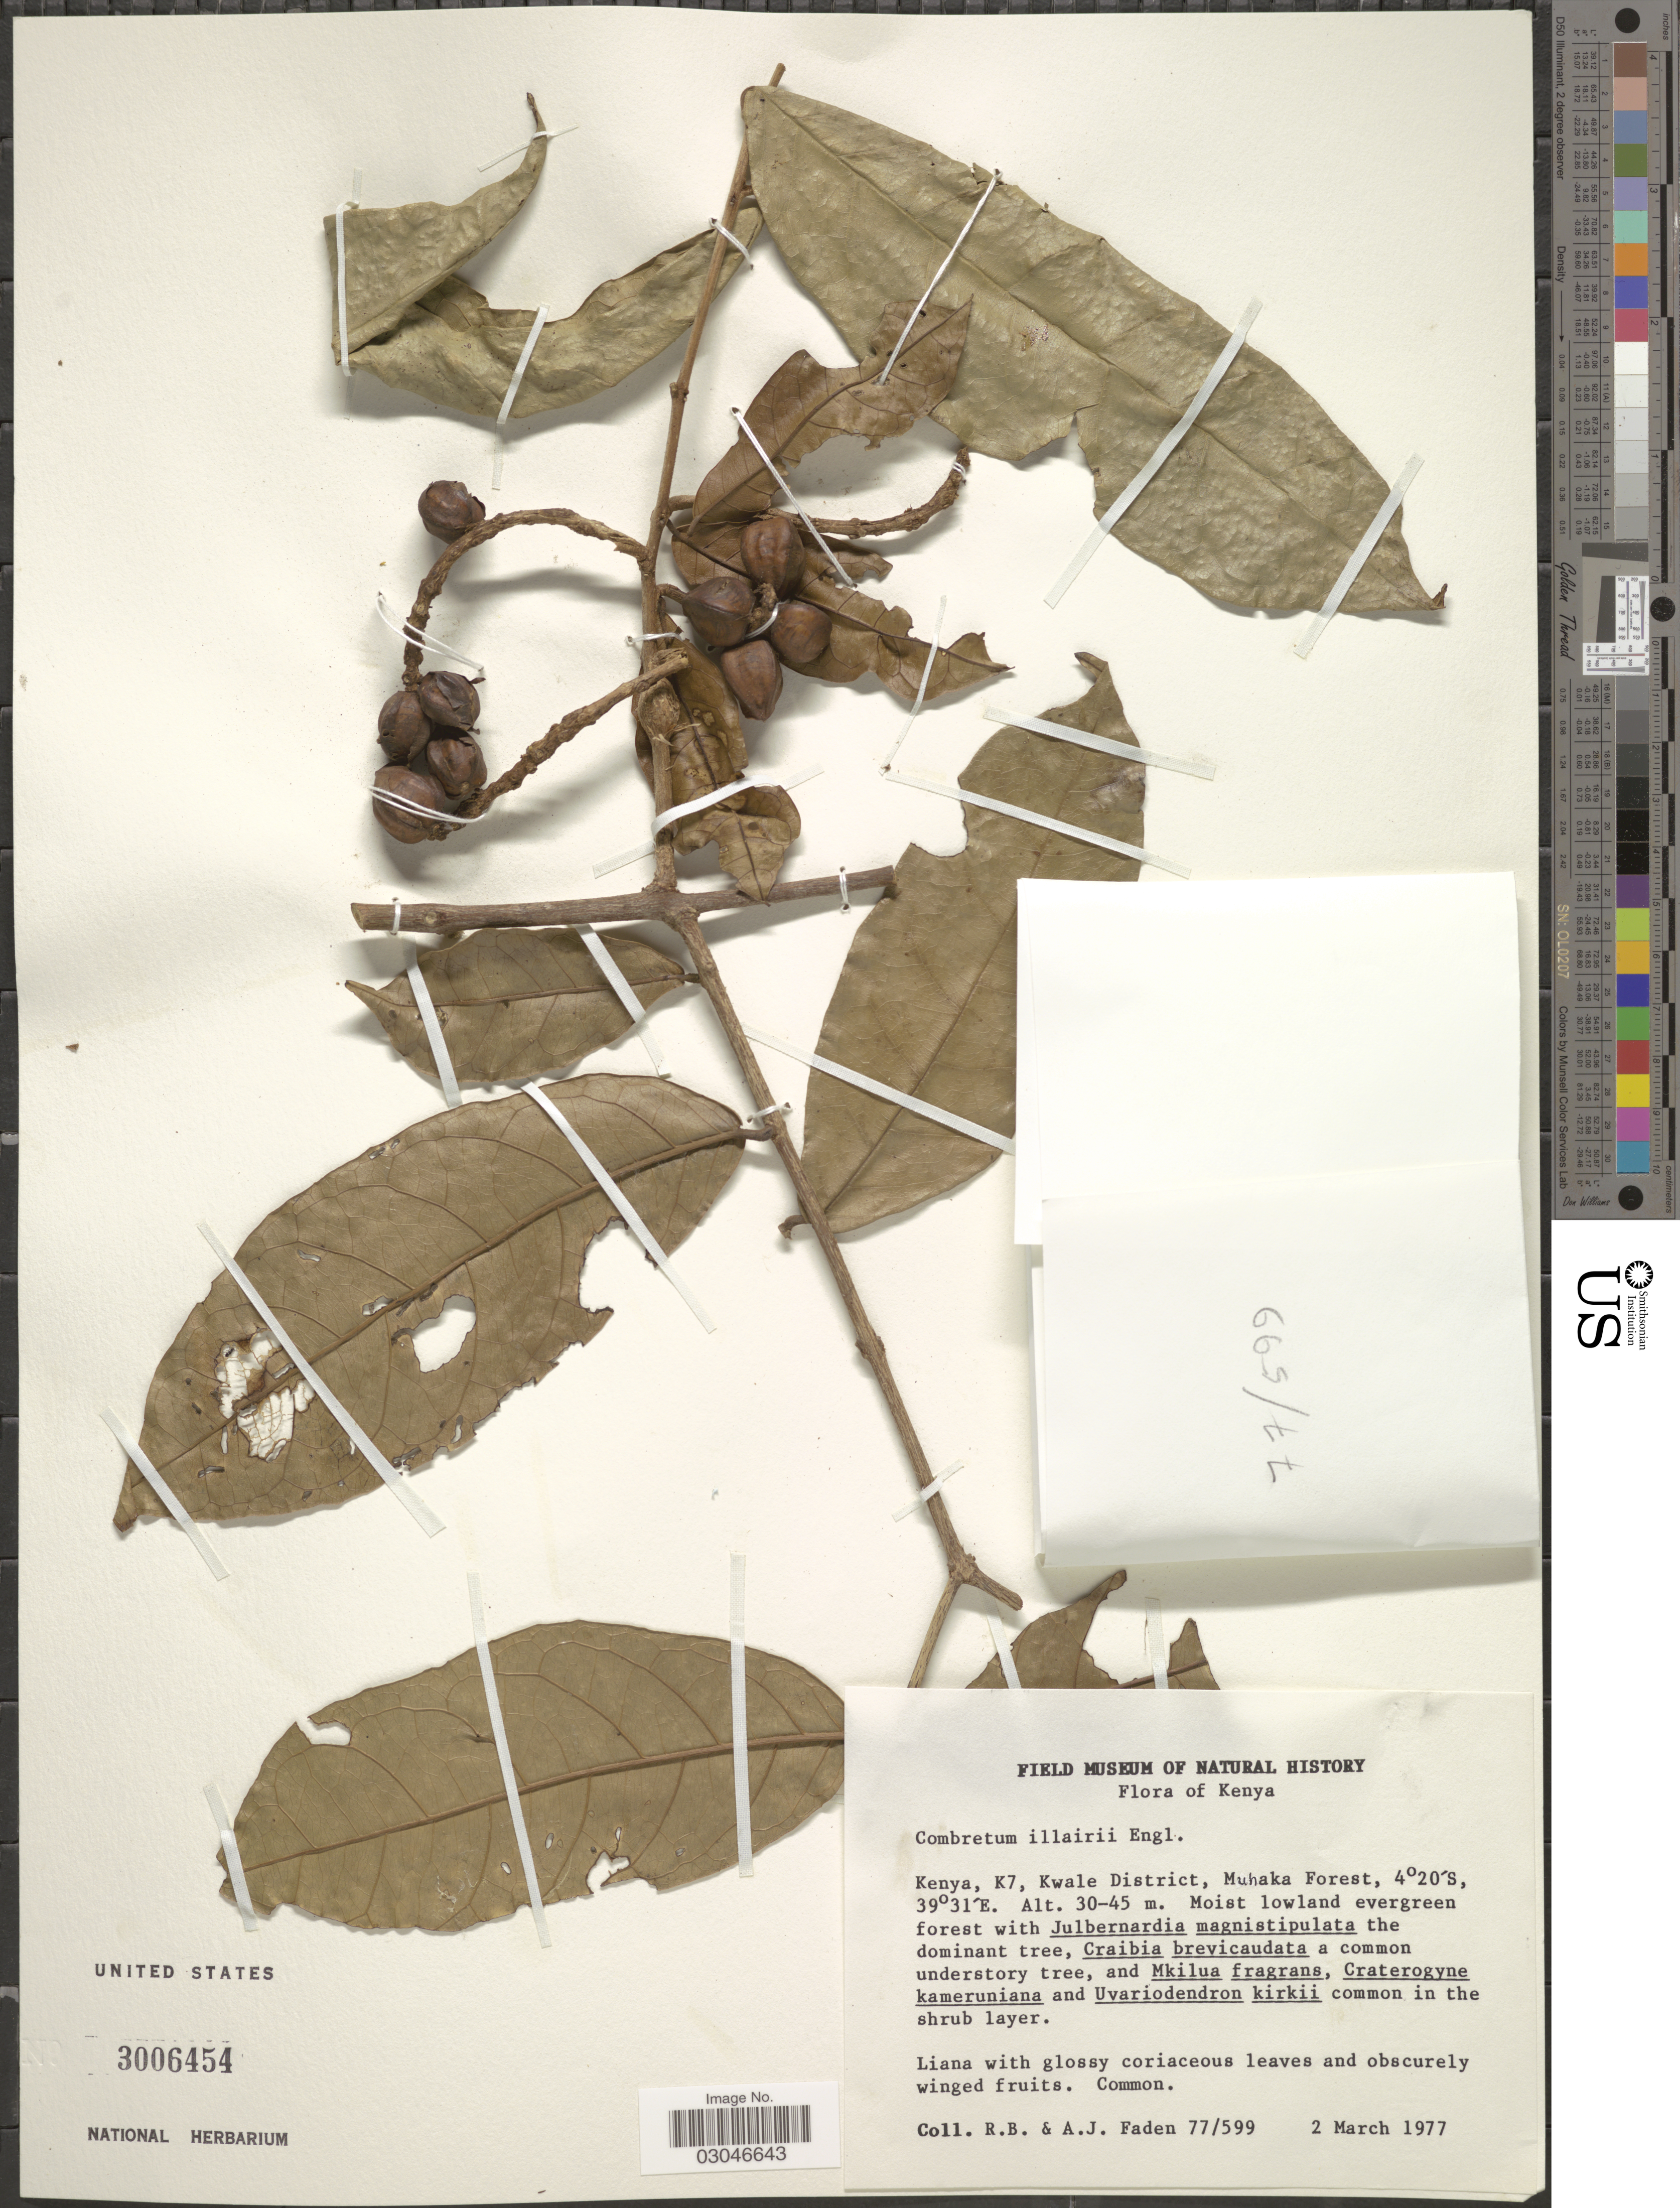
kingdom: Plantae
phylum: Tracheophyta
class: Magnoliopsida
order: Myrtales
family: Combretaceae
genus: Combretum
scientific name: Combretum illairii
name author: Engl.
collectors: R. B. Faden & A. J. Faden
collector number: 77/599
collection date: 1977-03-02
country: Kenya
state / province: Kwale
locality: K7, Kwale District, Muhaka Forest.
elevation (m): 30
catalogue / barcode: US 3006454